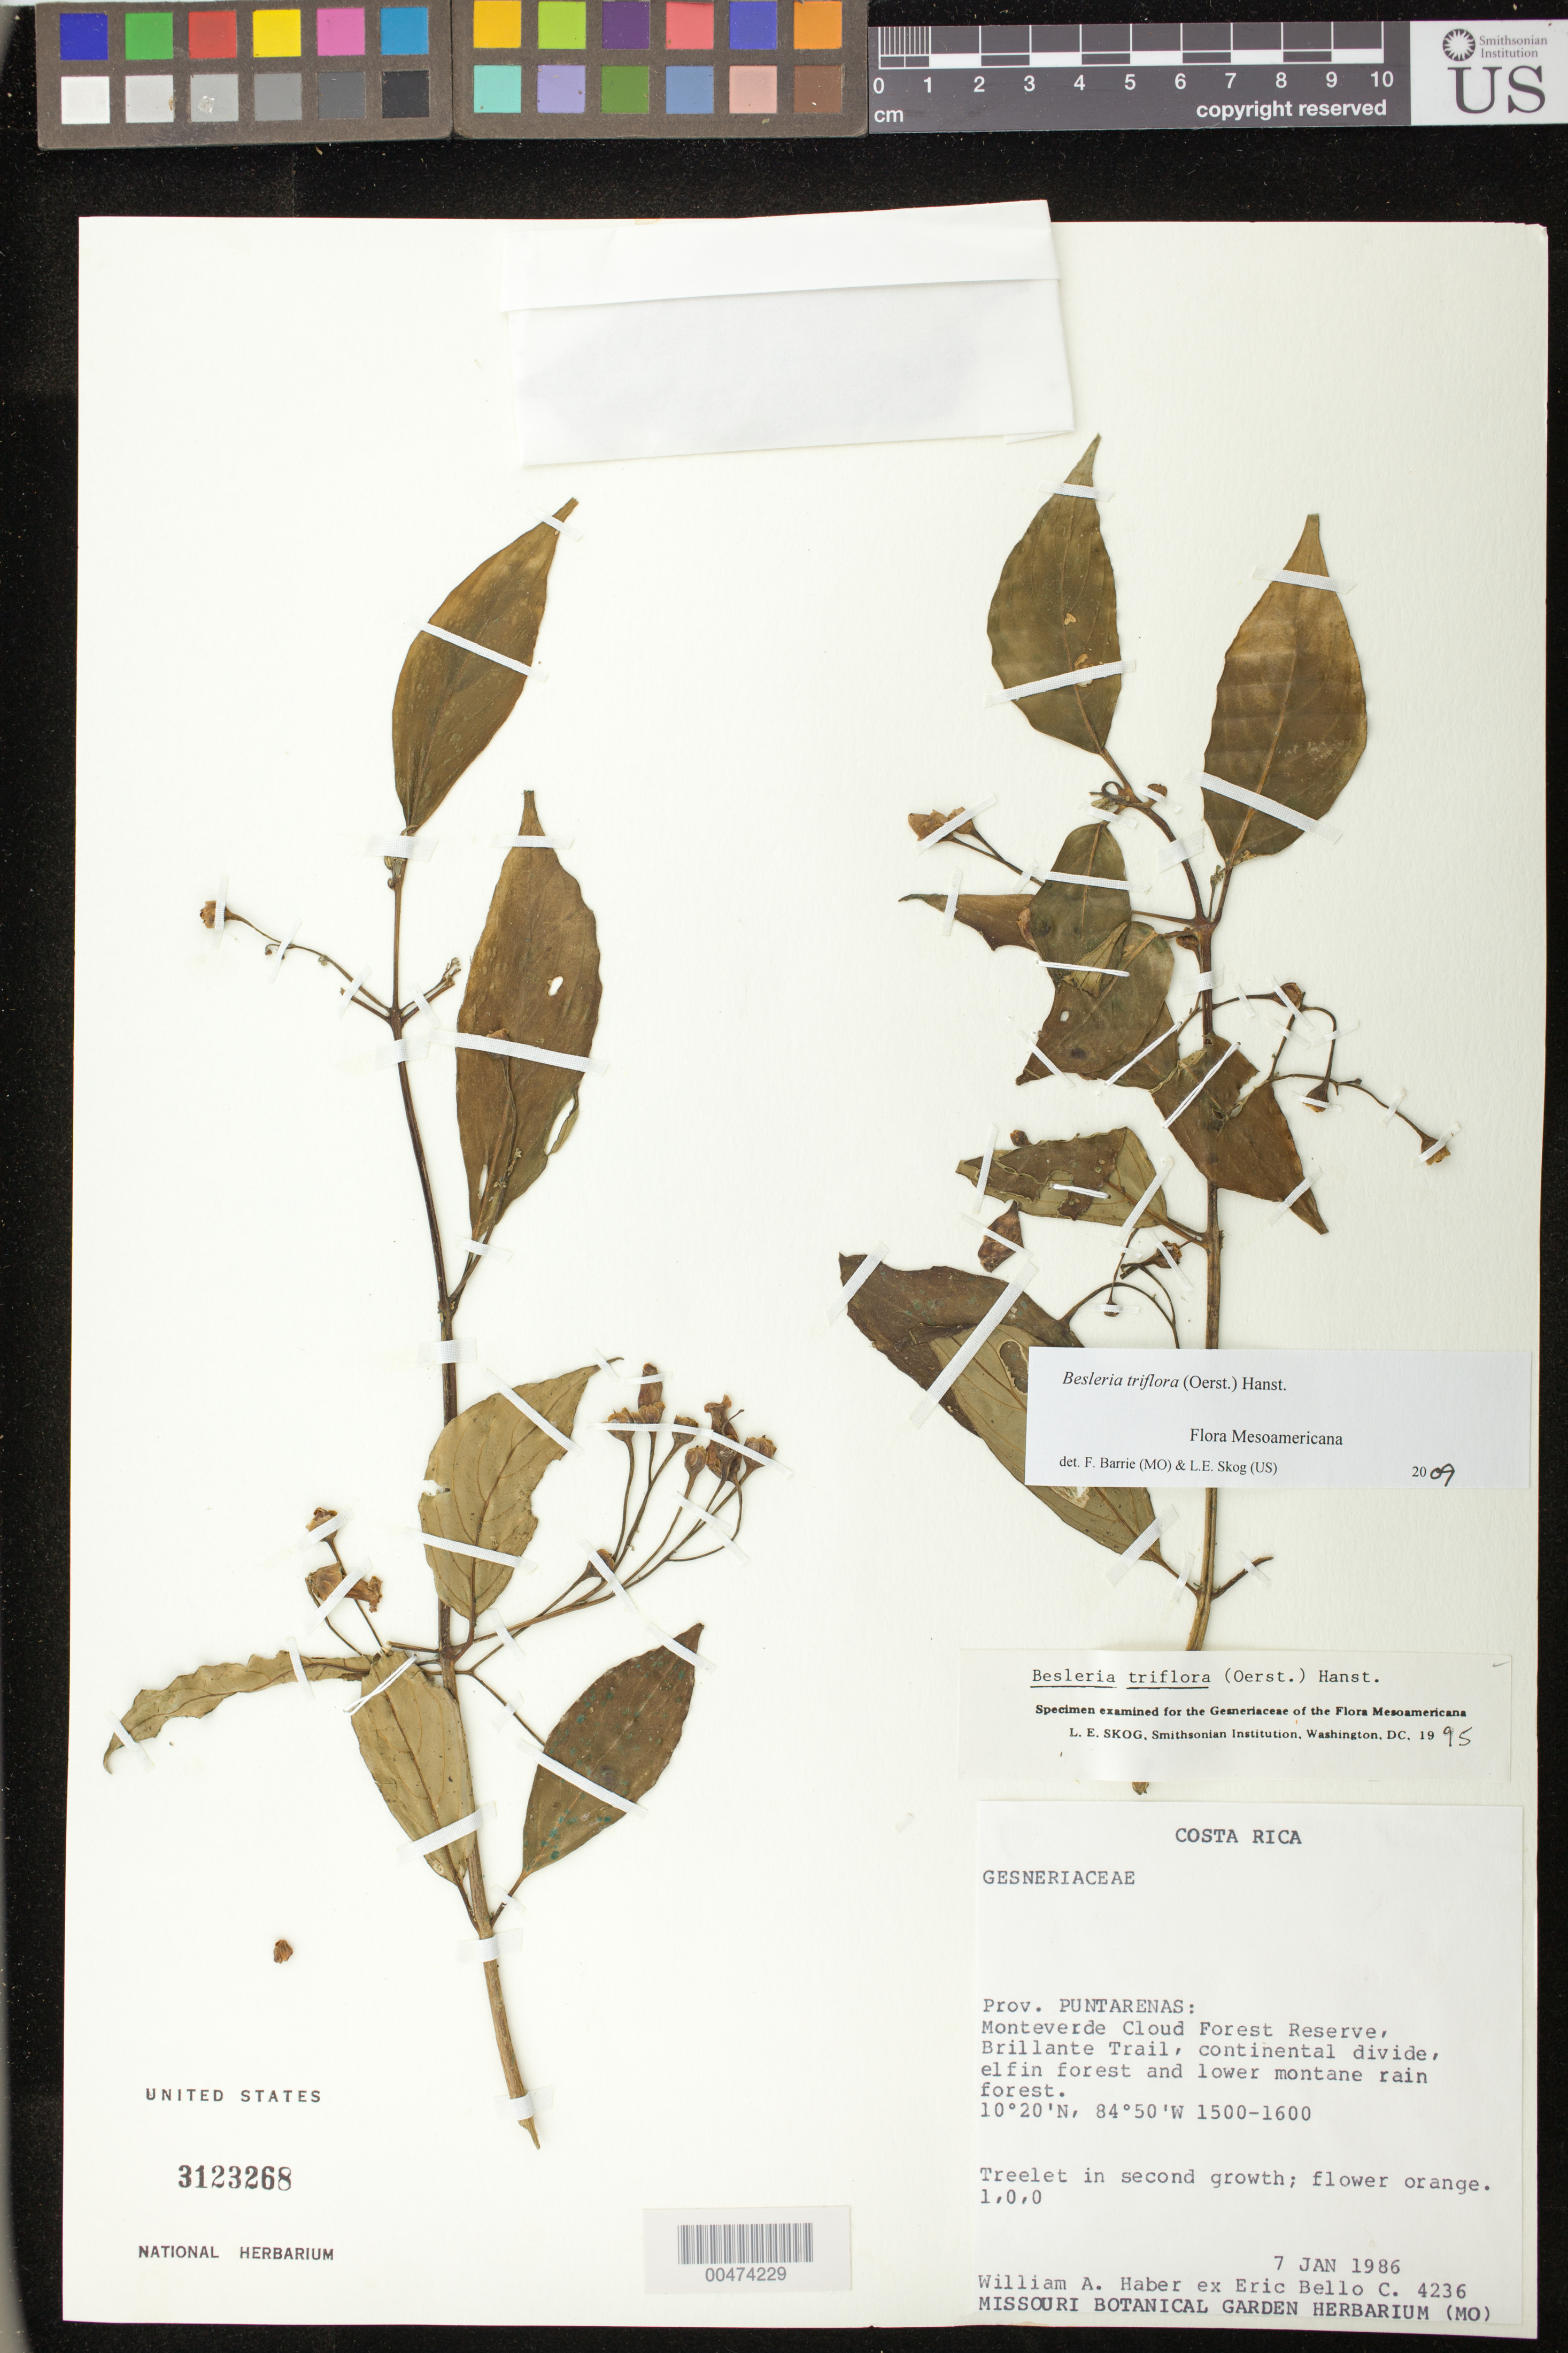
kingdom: Plantae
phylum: Tracheophyta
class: Magnoliopsida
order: Lamiales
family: Gesneriaceae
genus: Besleria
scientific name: Besleria triflora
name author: (Oerst.) Hanst.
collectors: W. A. Haber & E. Bello C.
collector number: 4236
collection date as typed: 07 Jan 1986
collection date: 1986-01-07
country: Costa Rica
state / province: Puntarenas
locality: Monteverde Cloud Forest Reserve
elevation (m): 1500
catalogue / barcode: US 3123268